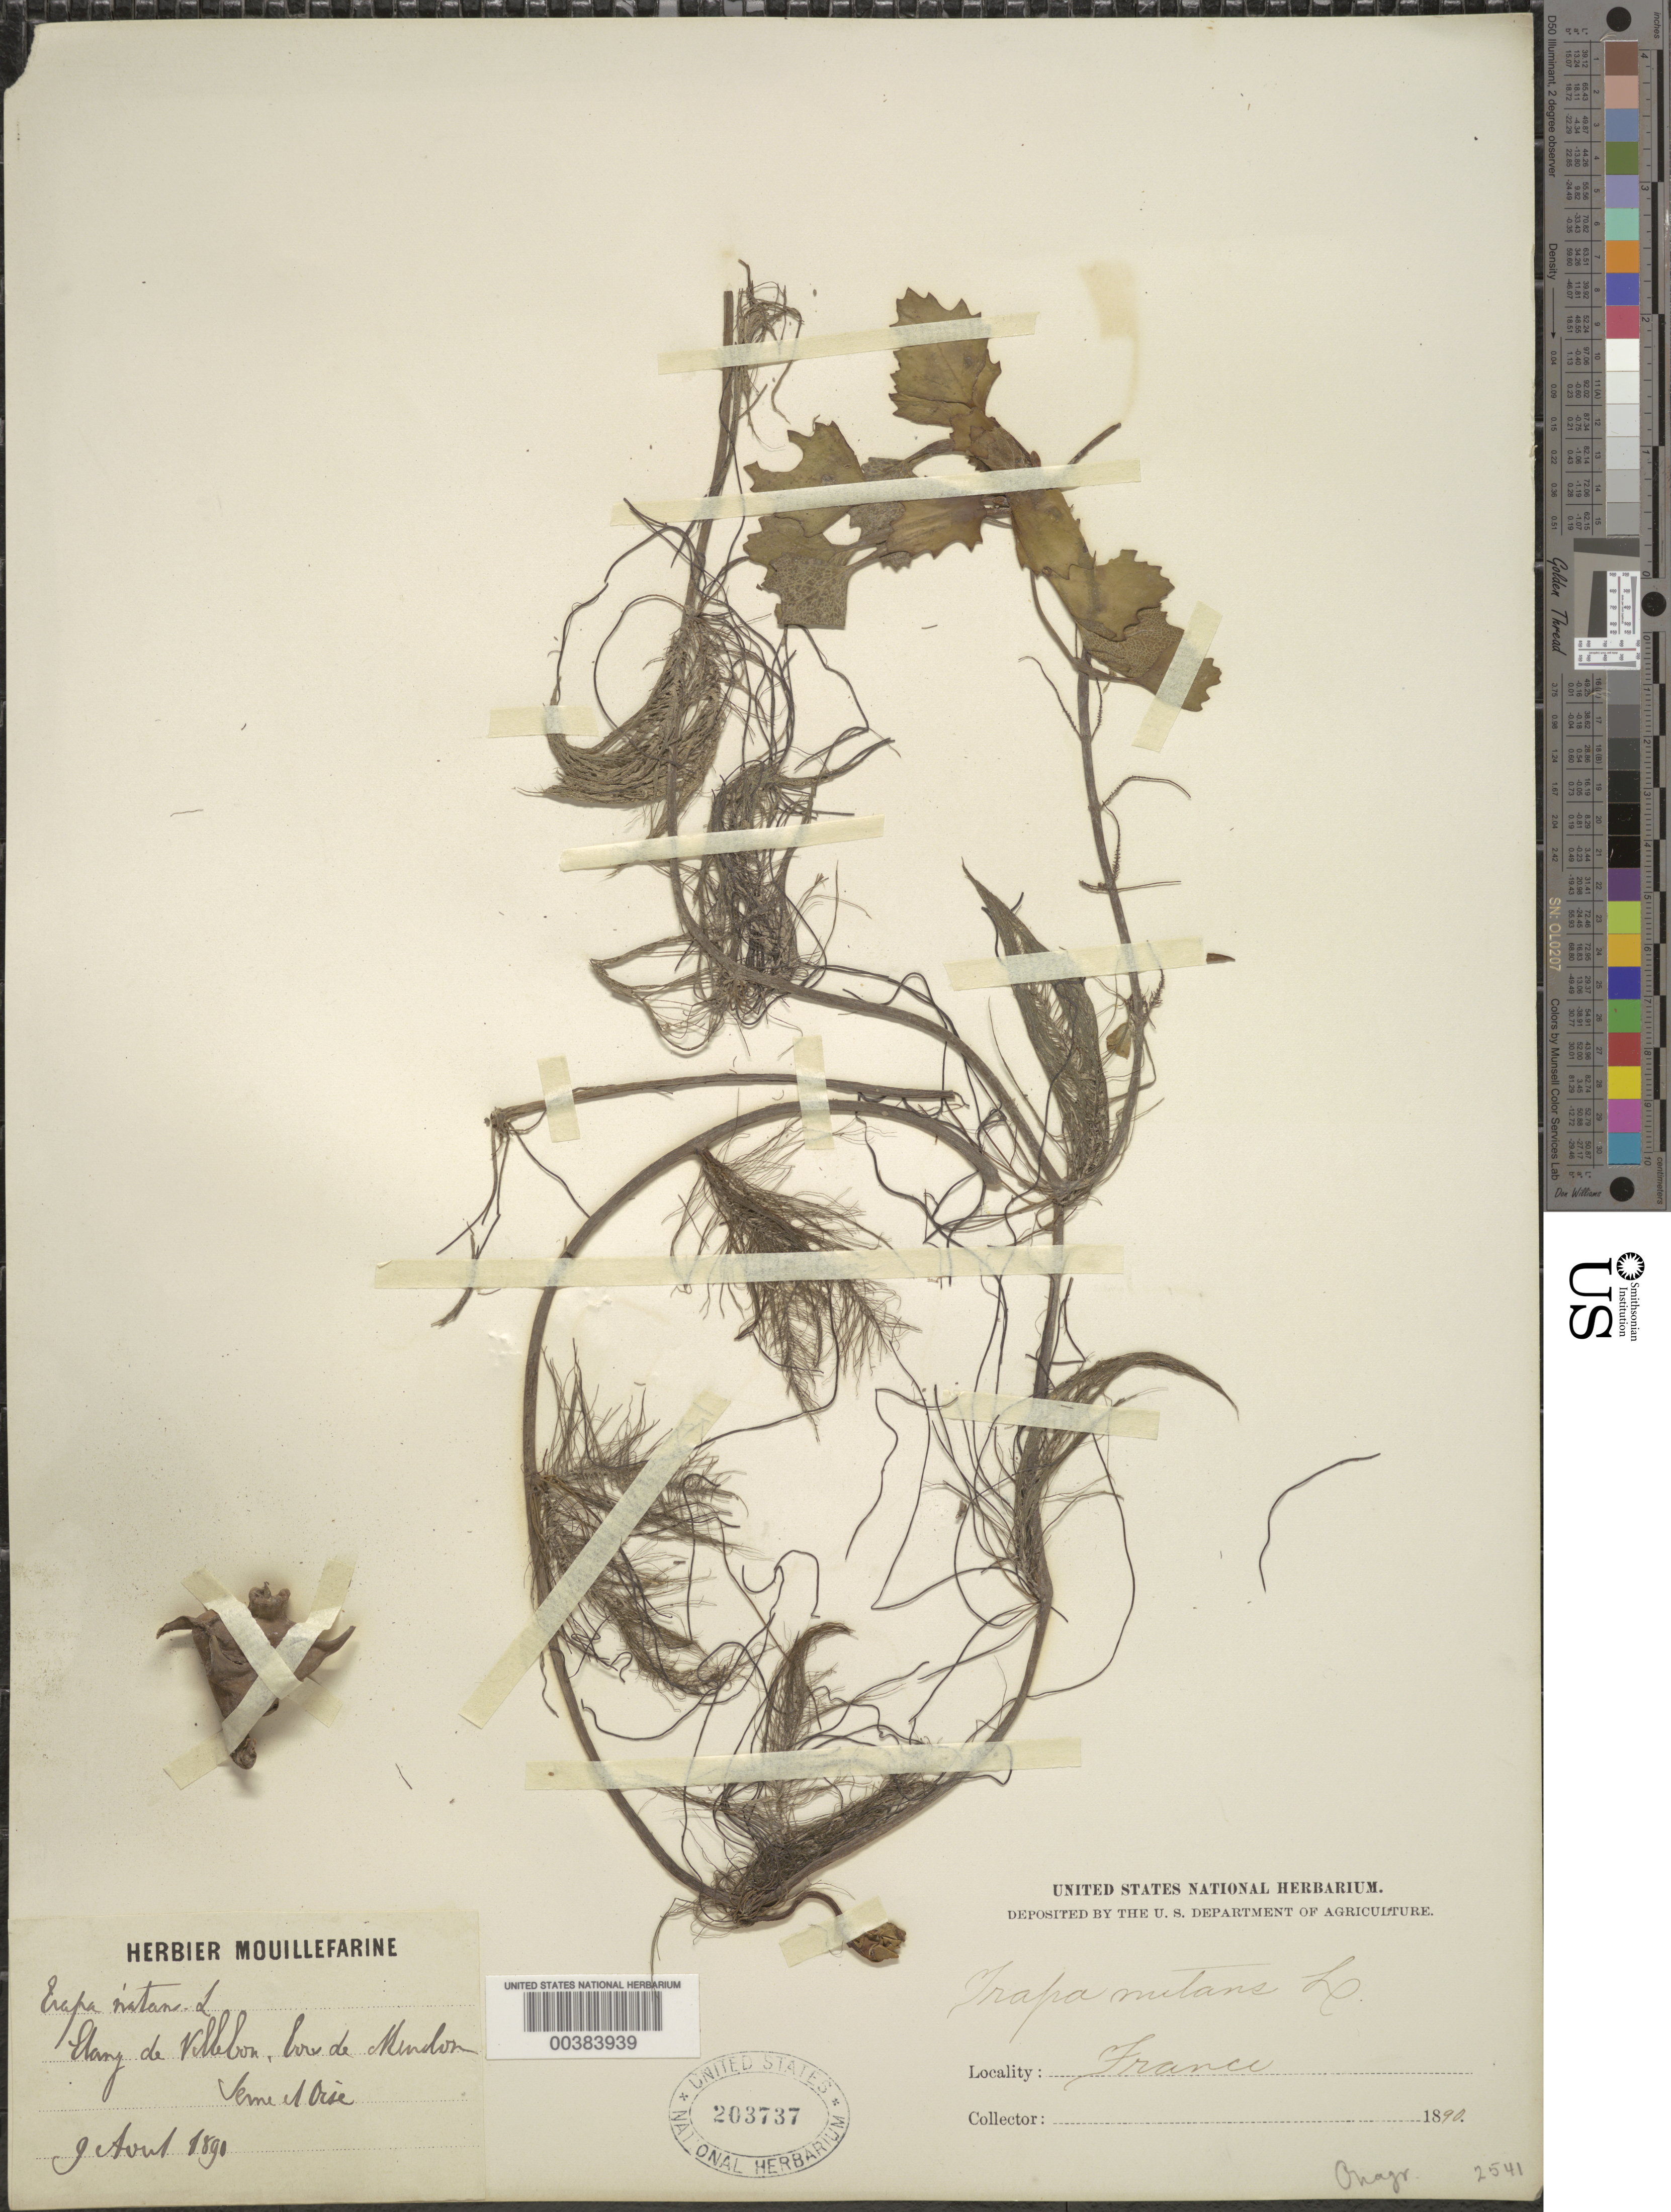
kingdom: Plantae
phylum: Tracheophyta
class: Magnoliopsida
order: Myrtales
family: Lythraceae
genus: Trapa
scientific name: Trapa natans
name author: L.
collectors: ex herb. Mouillefarine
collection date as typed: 09 Aug 1890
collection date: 1890-08-09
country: France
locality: Etang de villebon, bois de mendon, seine et oise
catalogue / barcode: US 203737